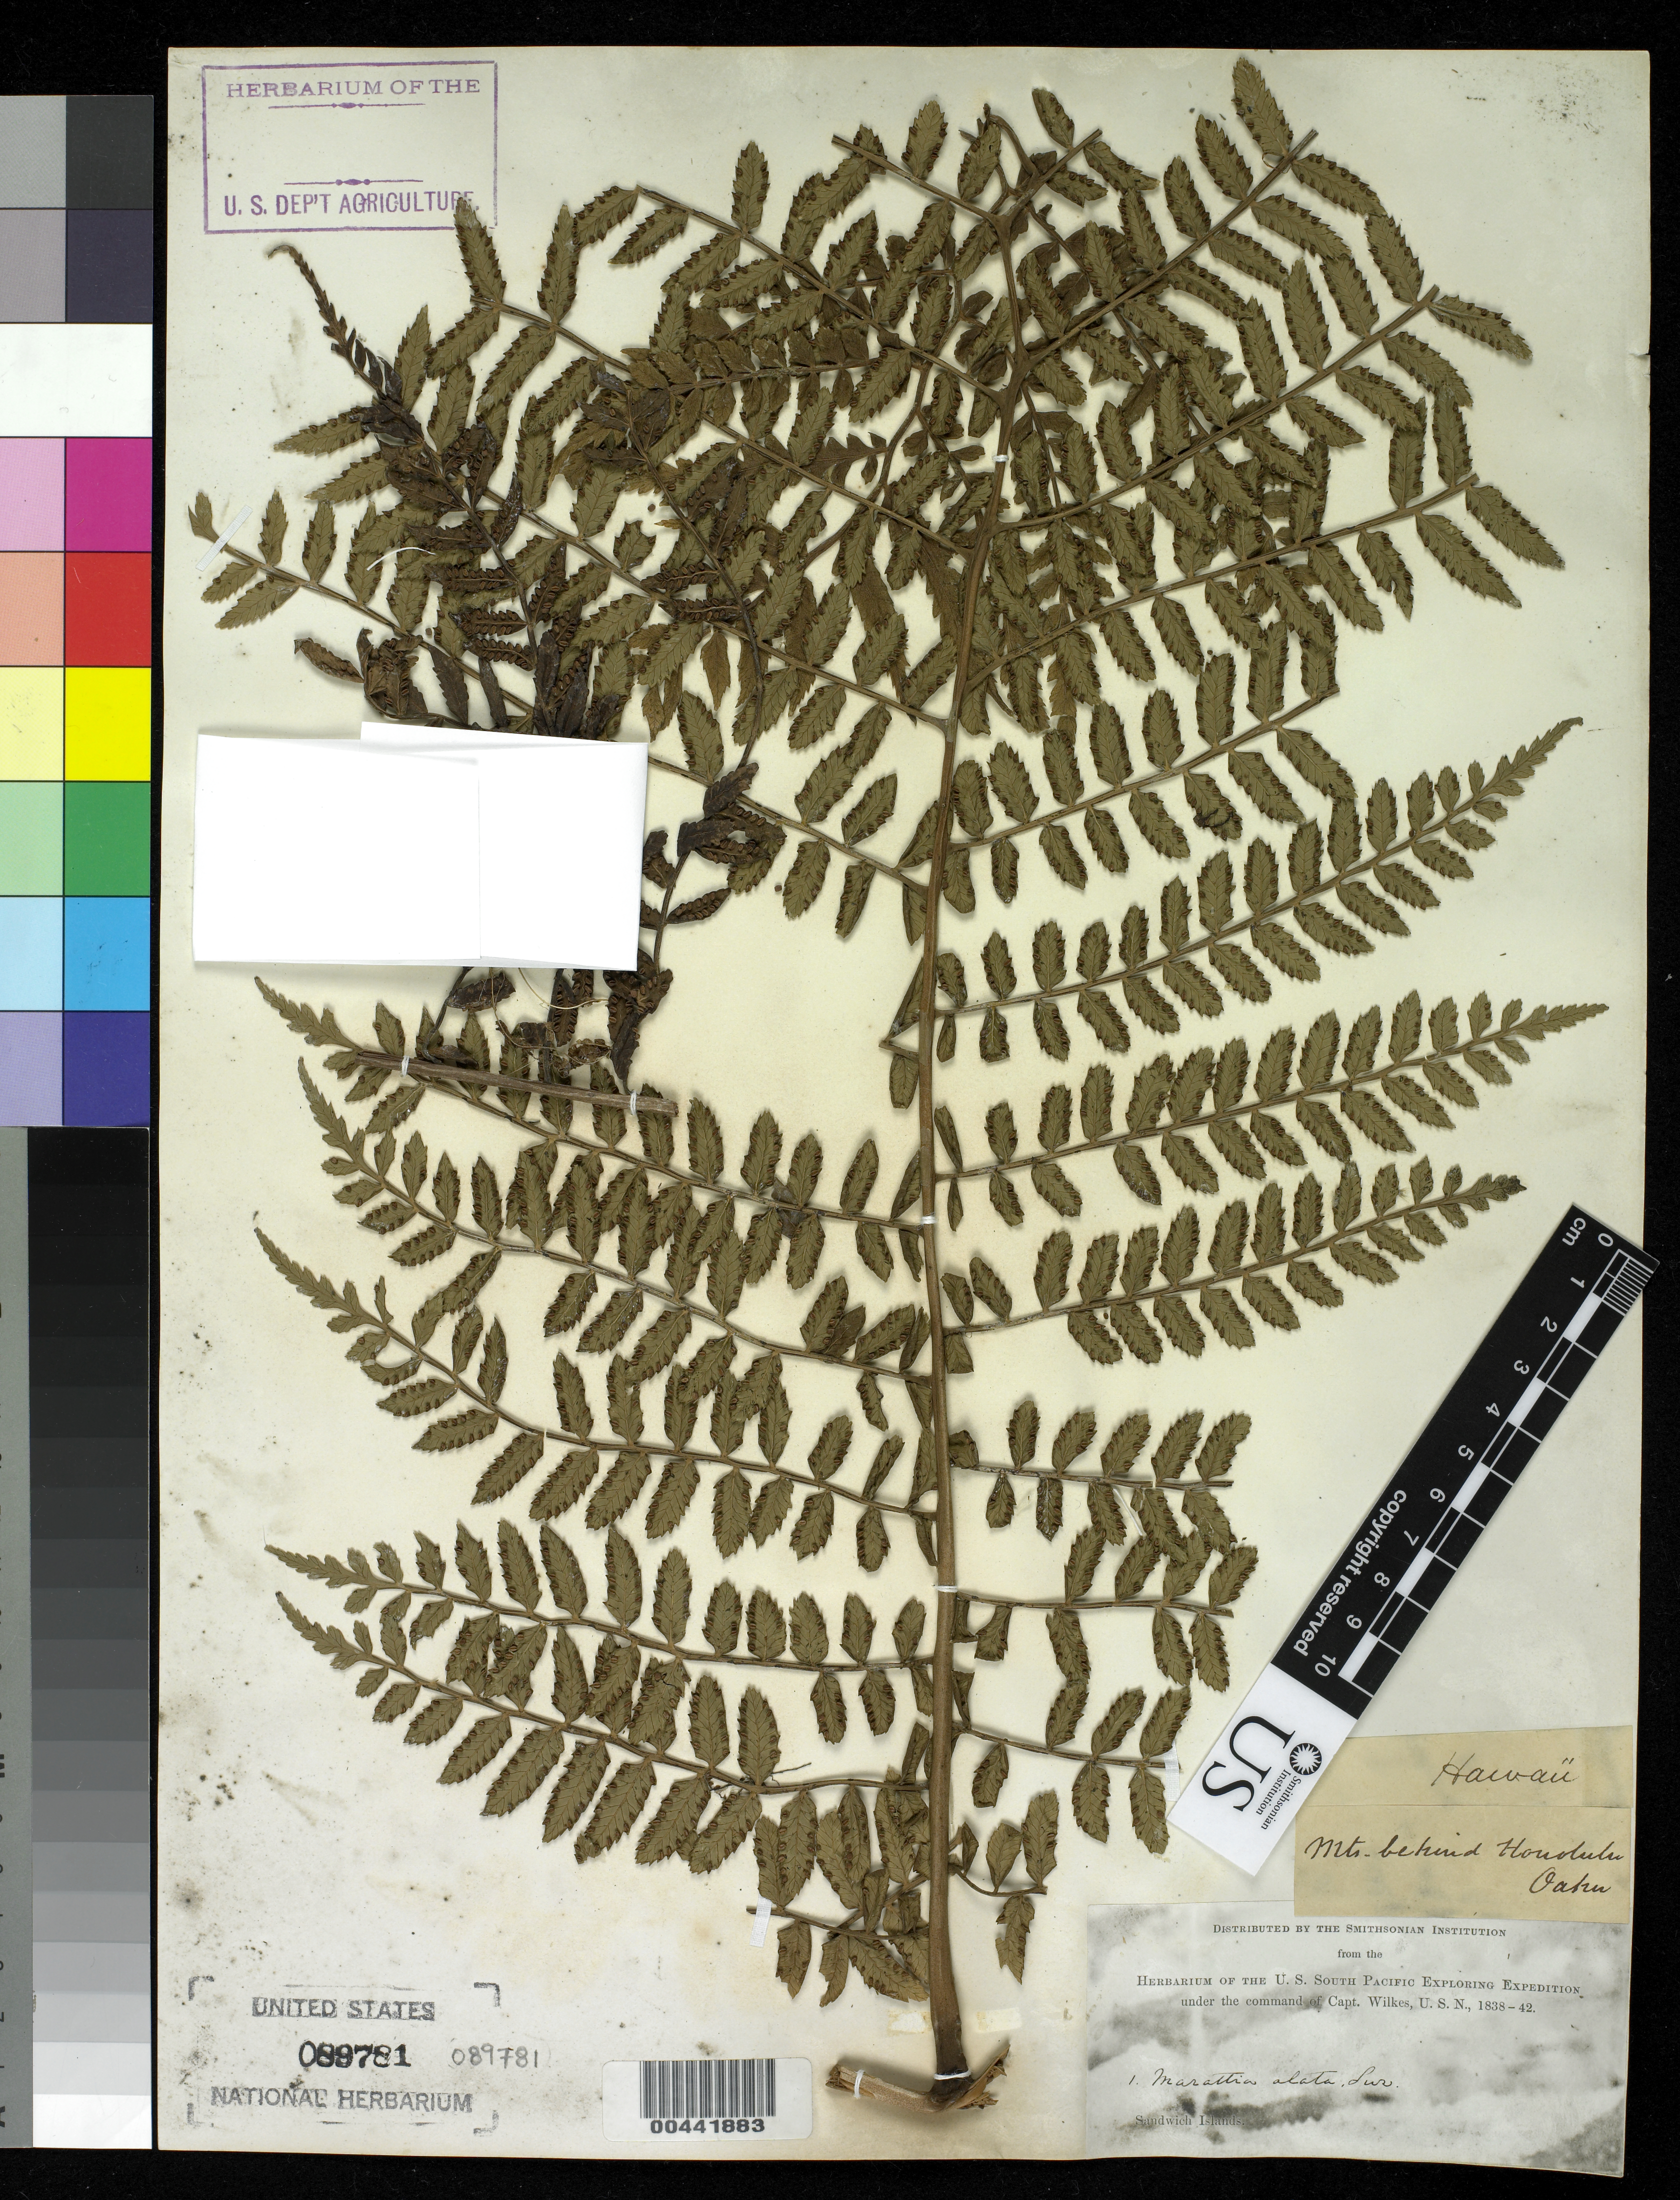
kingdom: Plantae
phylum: Tracheophyta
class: Polypodiopsida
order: Marattiales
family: Marattiaceae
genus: Marattia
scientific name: Marattia douglasii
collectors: Wilkes Explor. Exped.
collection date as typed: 1838 to -- --- 1842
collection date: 1838/1842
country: United States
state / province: Hawaii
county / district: Honolulu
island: Oahu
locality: Mts. behind Honolulu, Oahu, Sandwich Islands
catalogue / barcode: US 89781